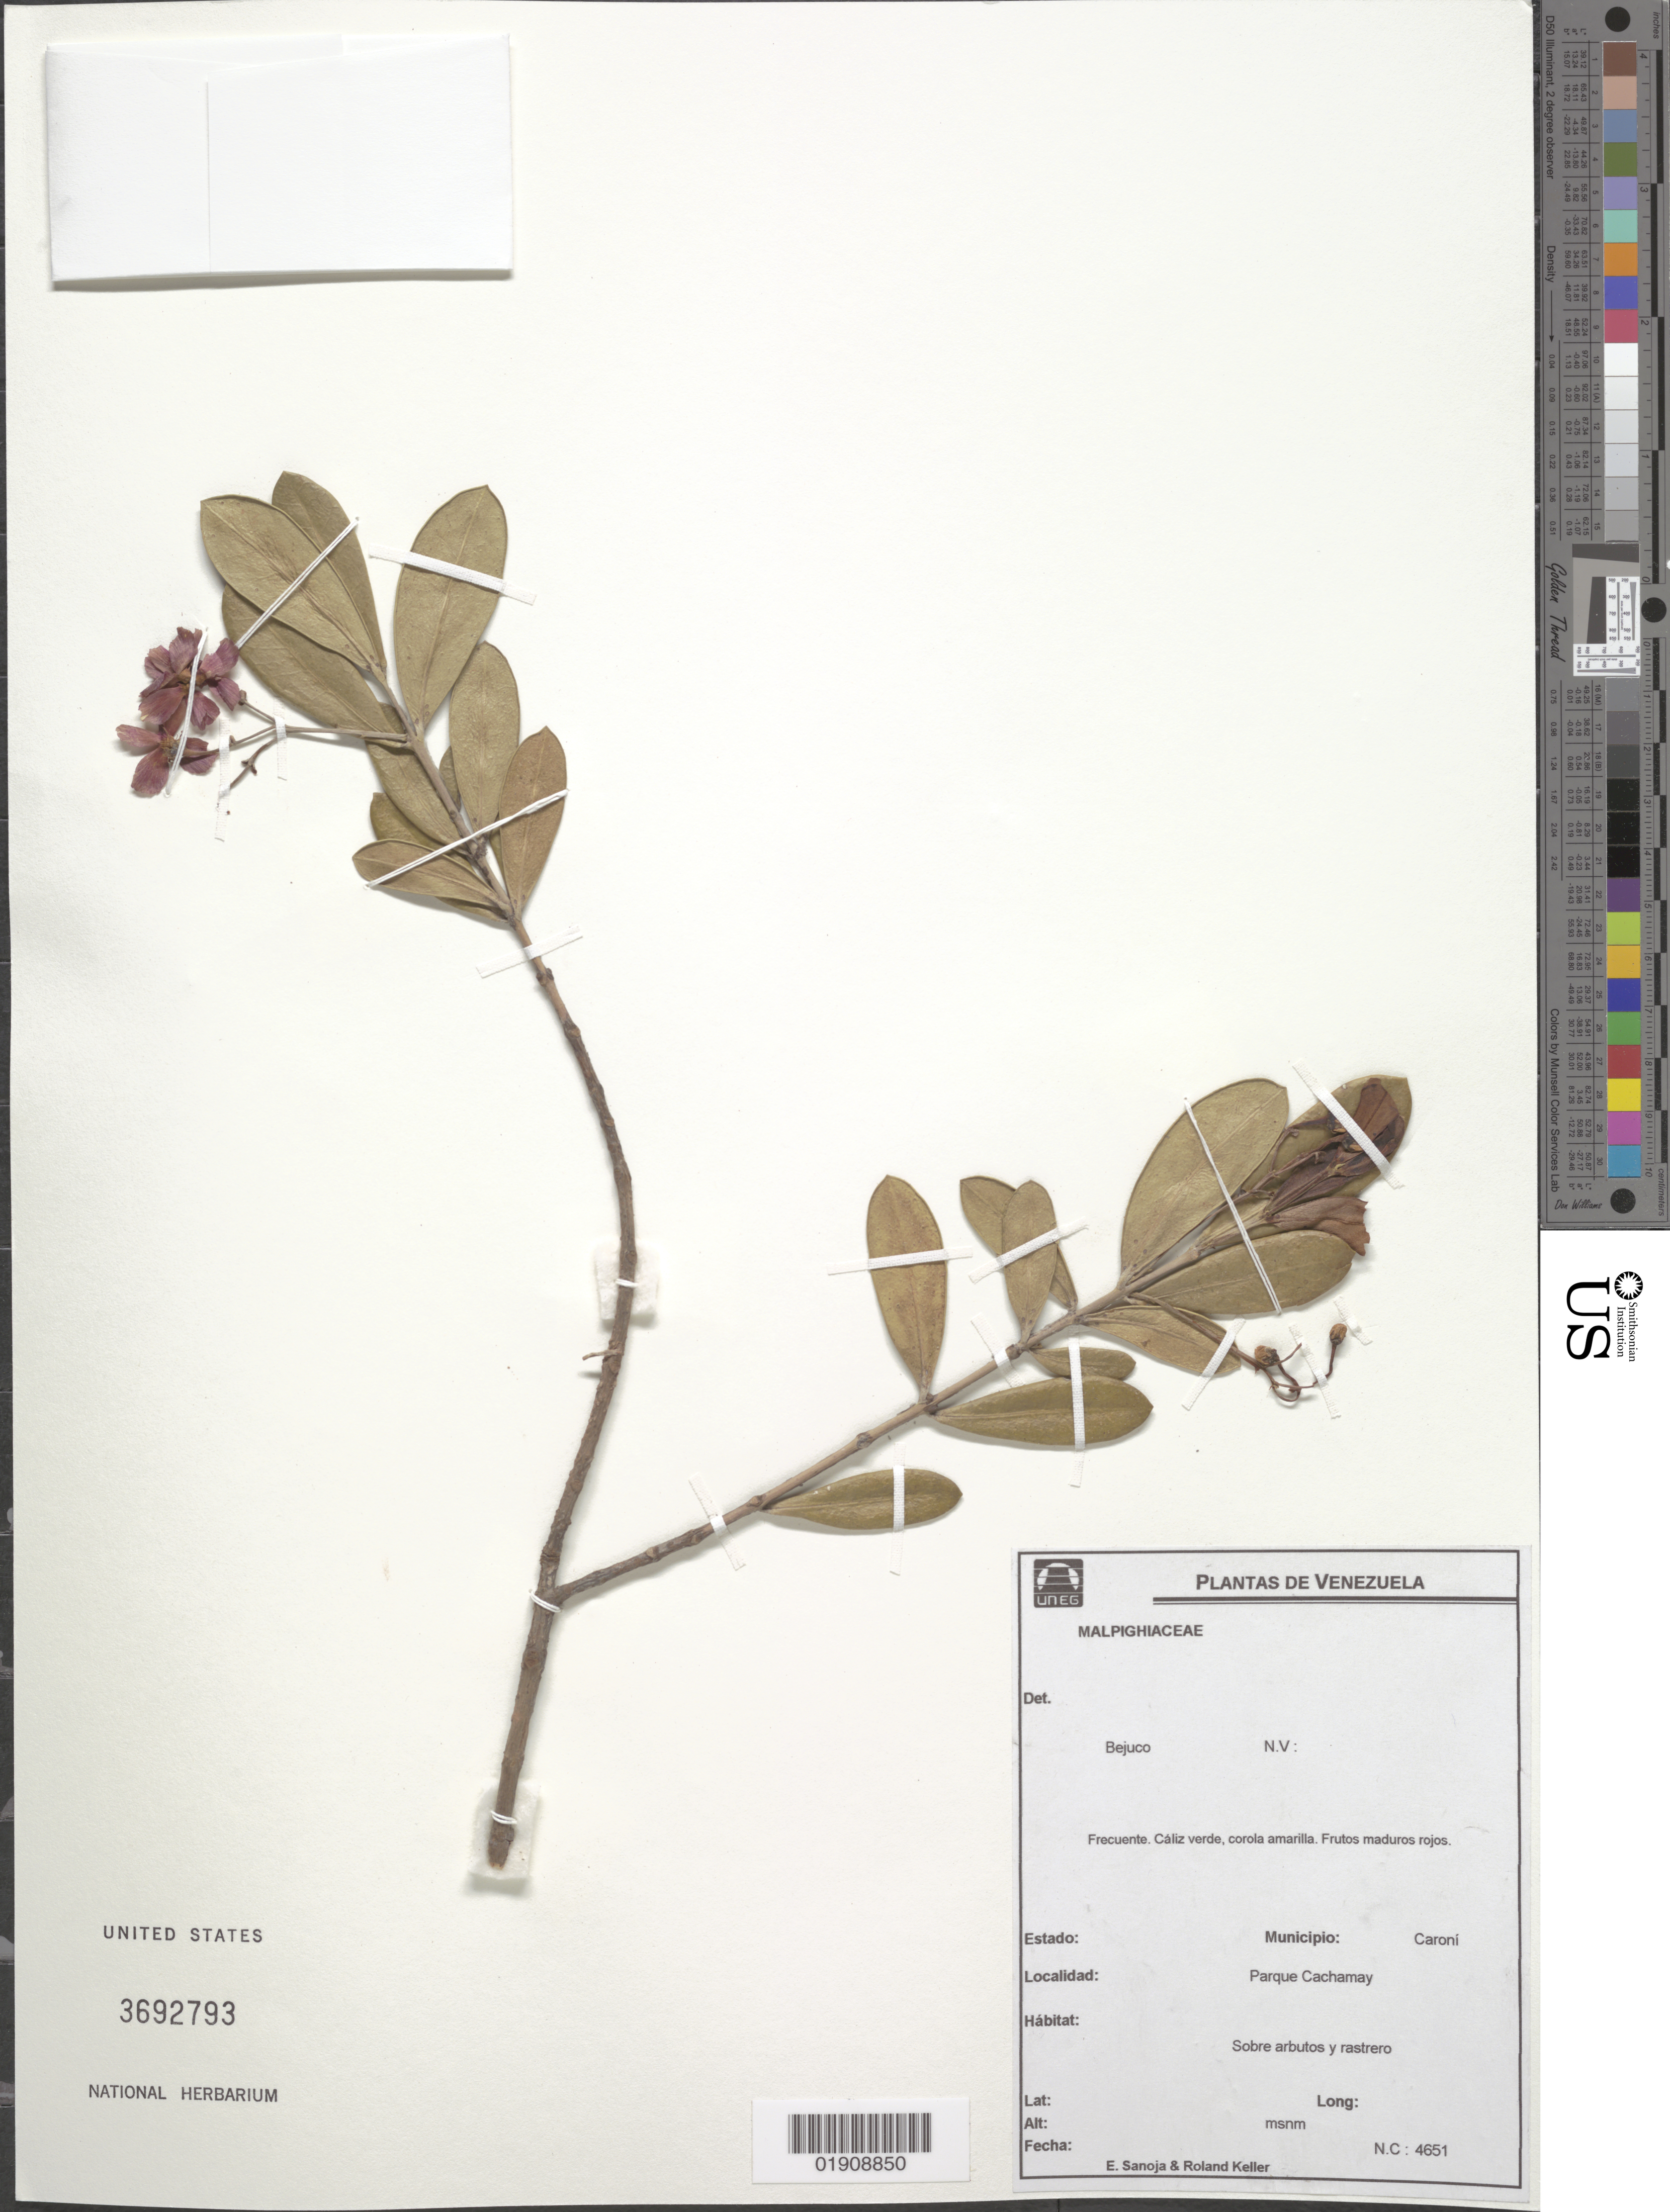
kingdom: Plantae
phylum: Tracheophyta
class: Magnoliopsida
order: Malpighiales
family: Malpighiaceae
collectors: E. Sanoja & R. Keller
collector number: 4651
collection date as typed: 10 April 1994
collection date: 1994-04-10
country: Venezuela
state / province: Bolivar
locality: Parque Cachamay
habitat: Sobre arbustos y rastrero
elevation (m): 1200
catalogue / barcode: US 3692793